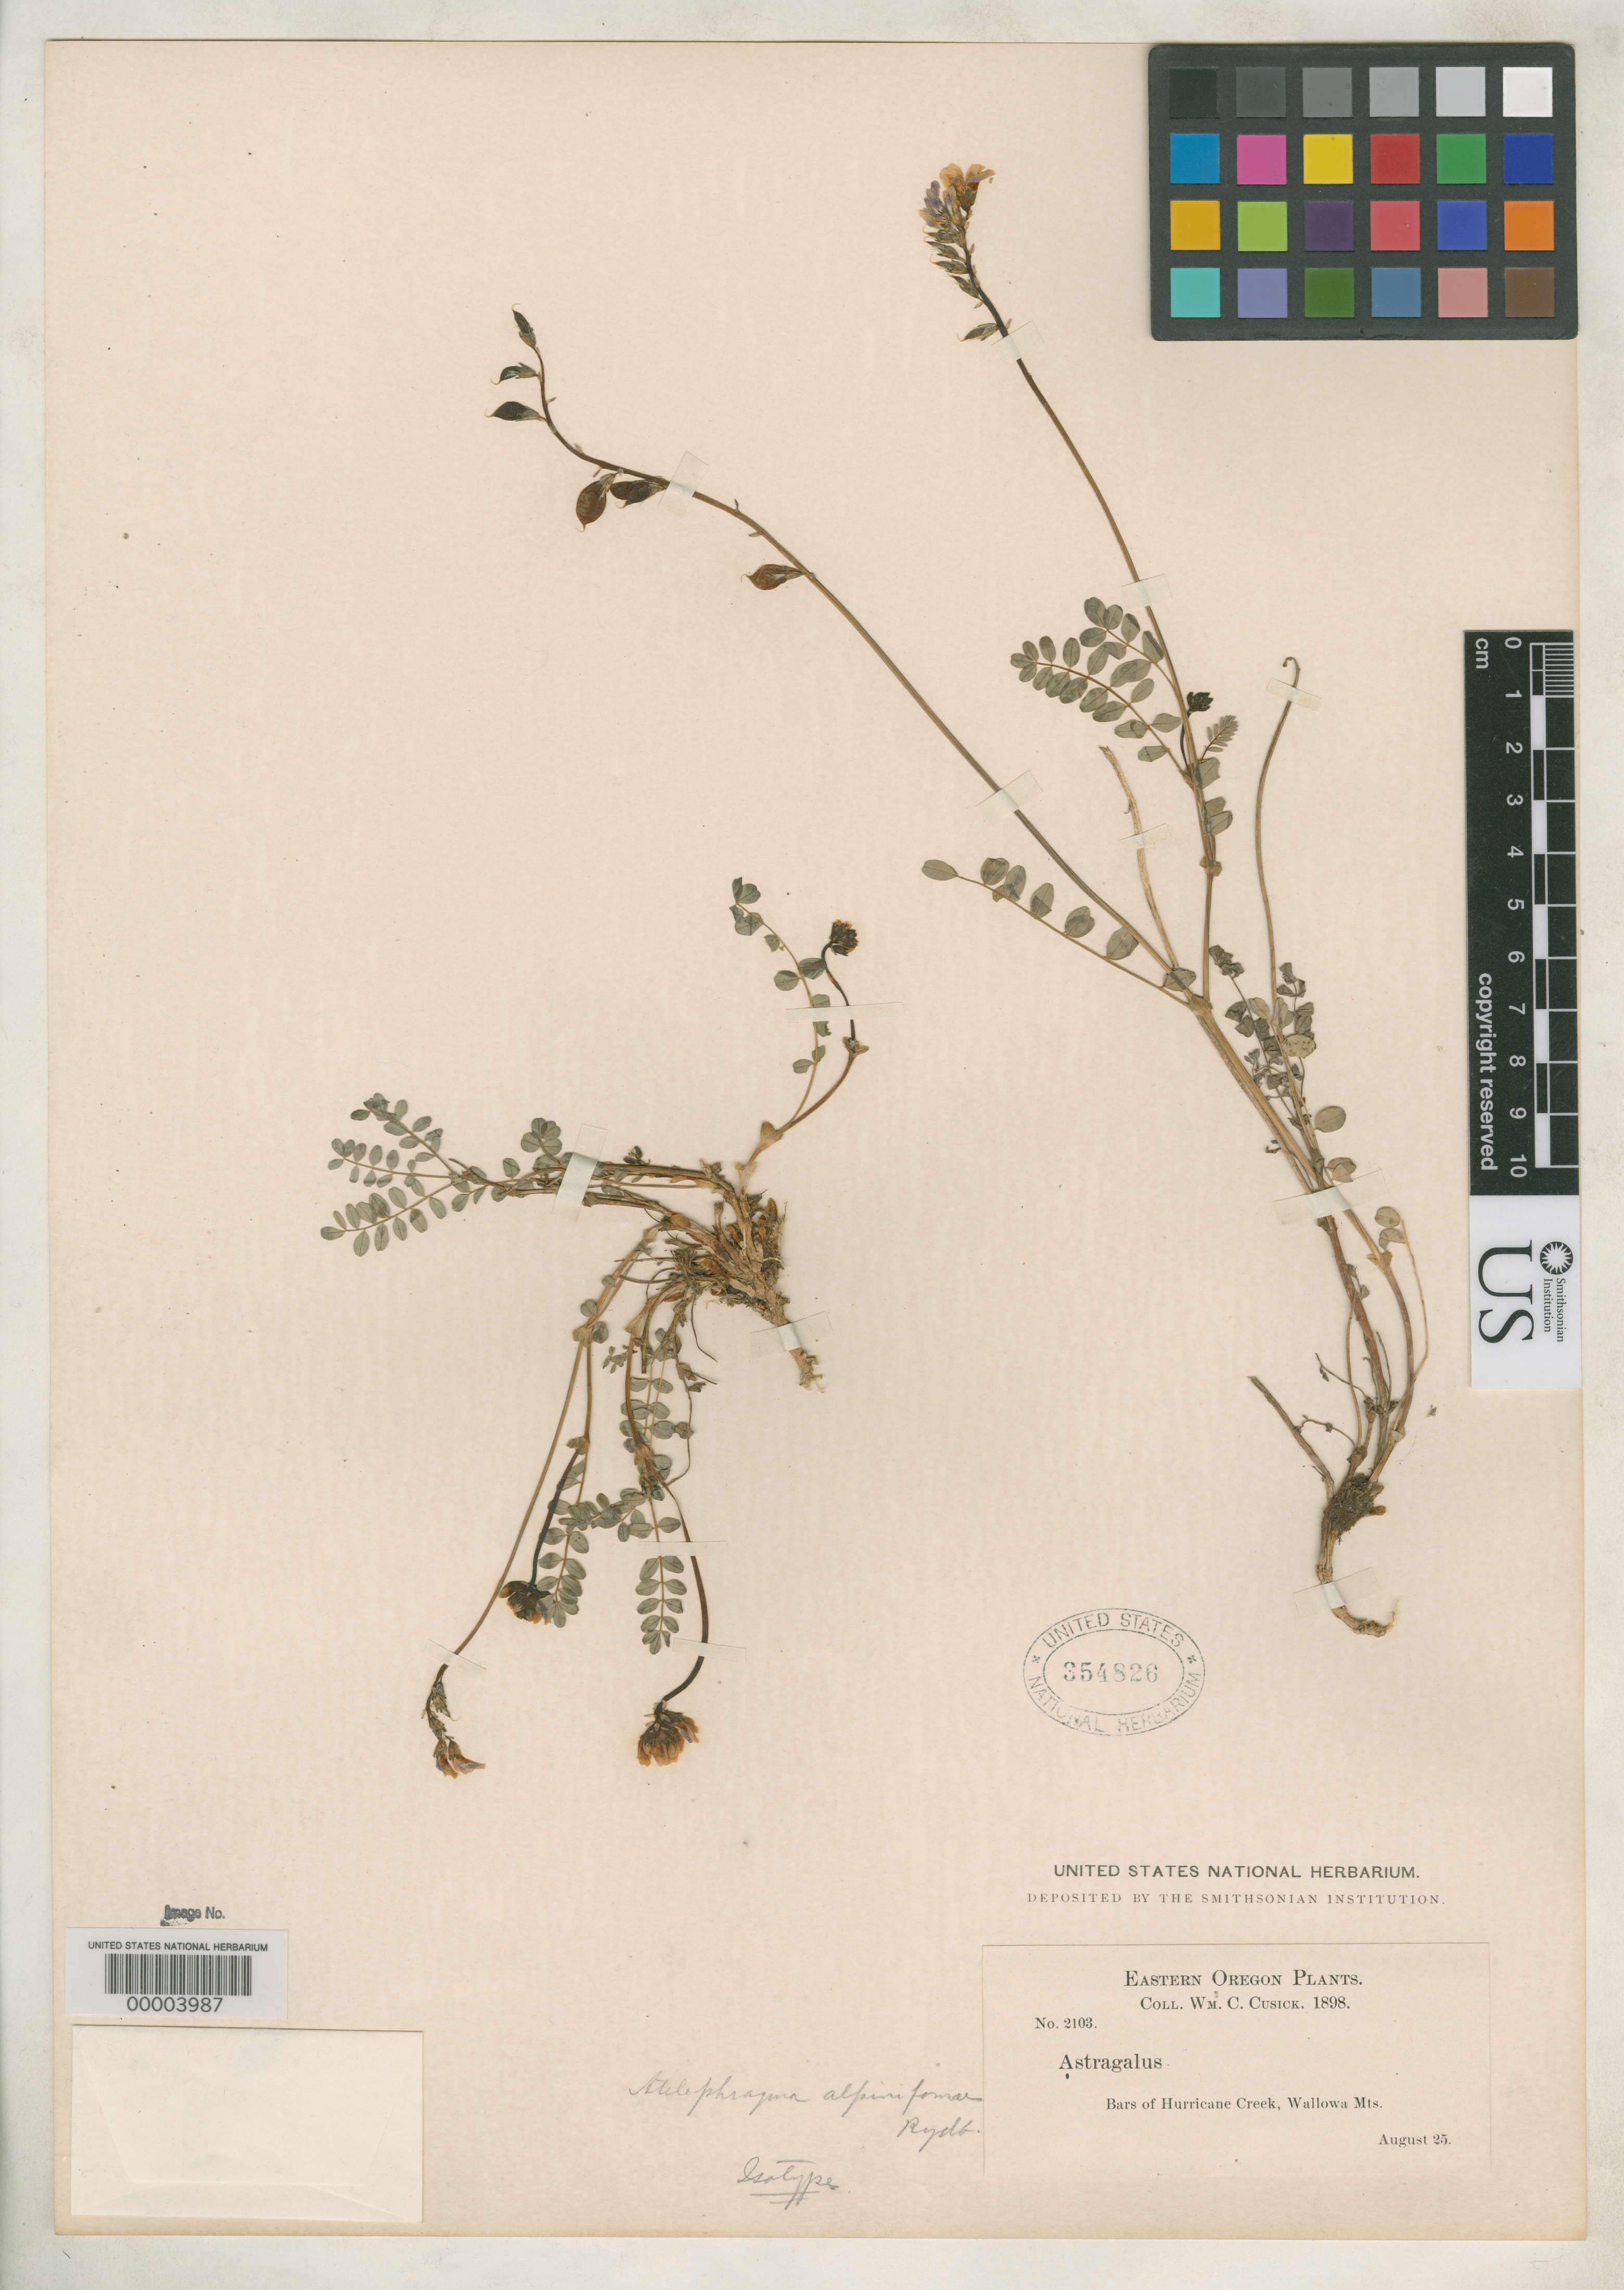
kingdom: Plantae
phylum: Tracheophyta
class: Magnoliopsida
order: Fabales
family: Fabaceae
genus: Atelophragma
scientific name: Atelophragma alpiniforme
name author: Rydb.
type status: Isotype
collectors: W. C. Cusick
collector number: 2103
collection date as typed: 25 Aug 1898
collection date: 1898-08-25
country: United States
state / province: Oregon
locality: Huricane Creek, Wallowa Mountains.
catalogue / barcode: US 354826